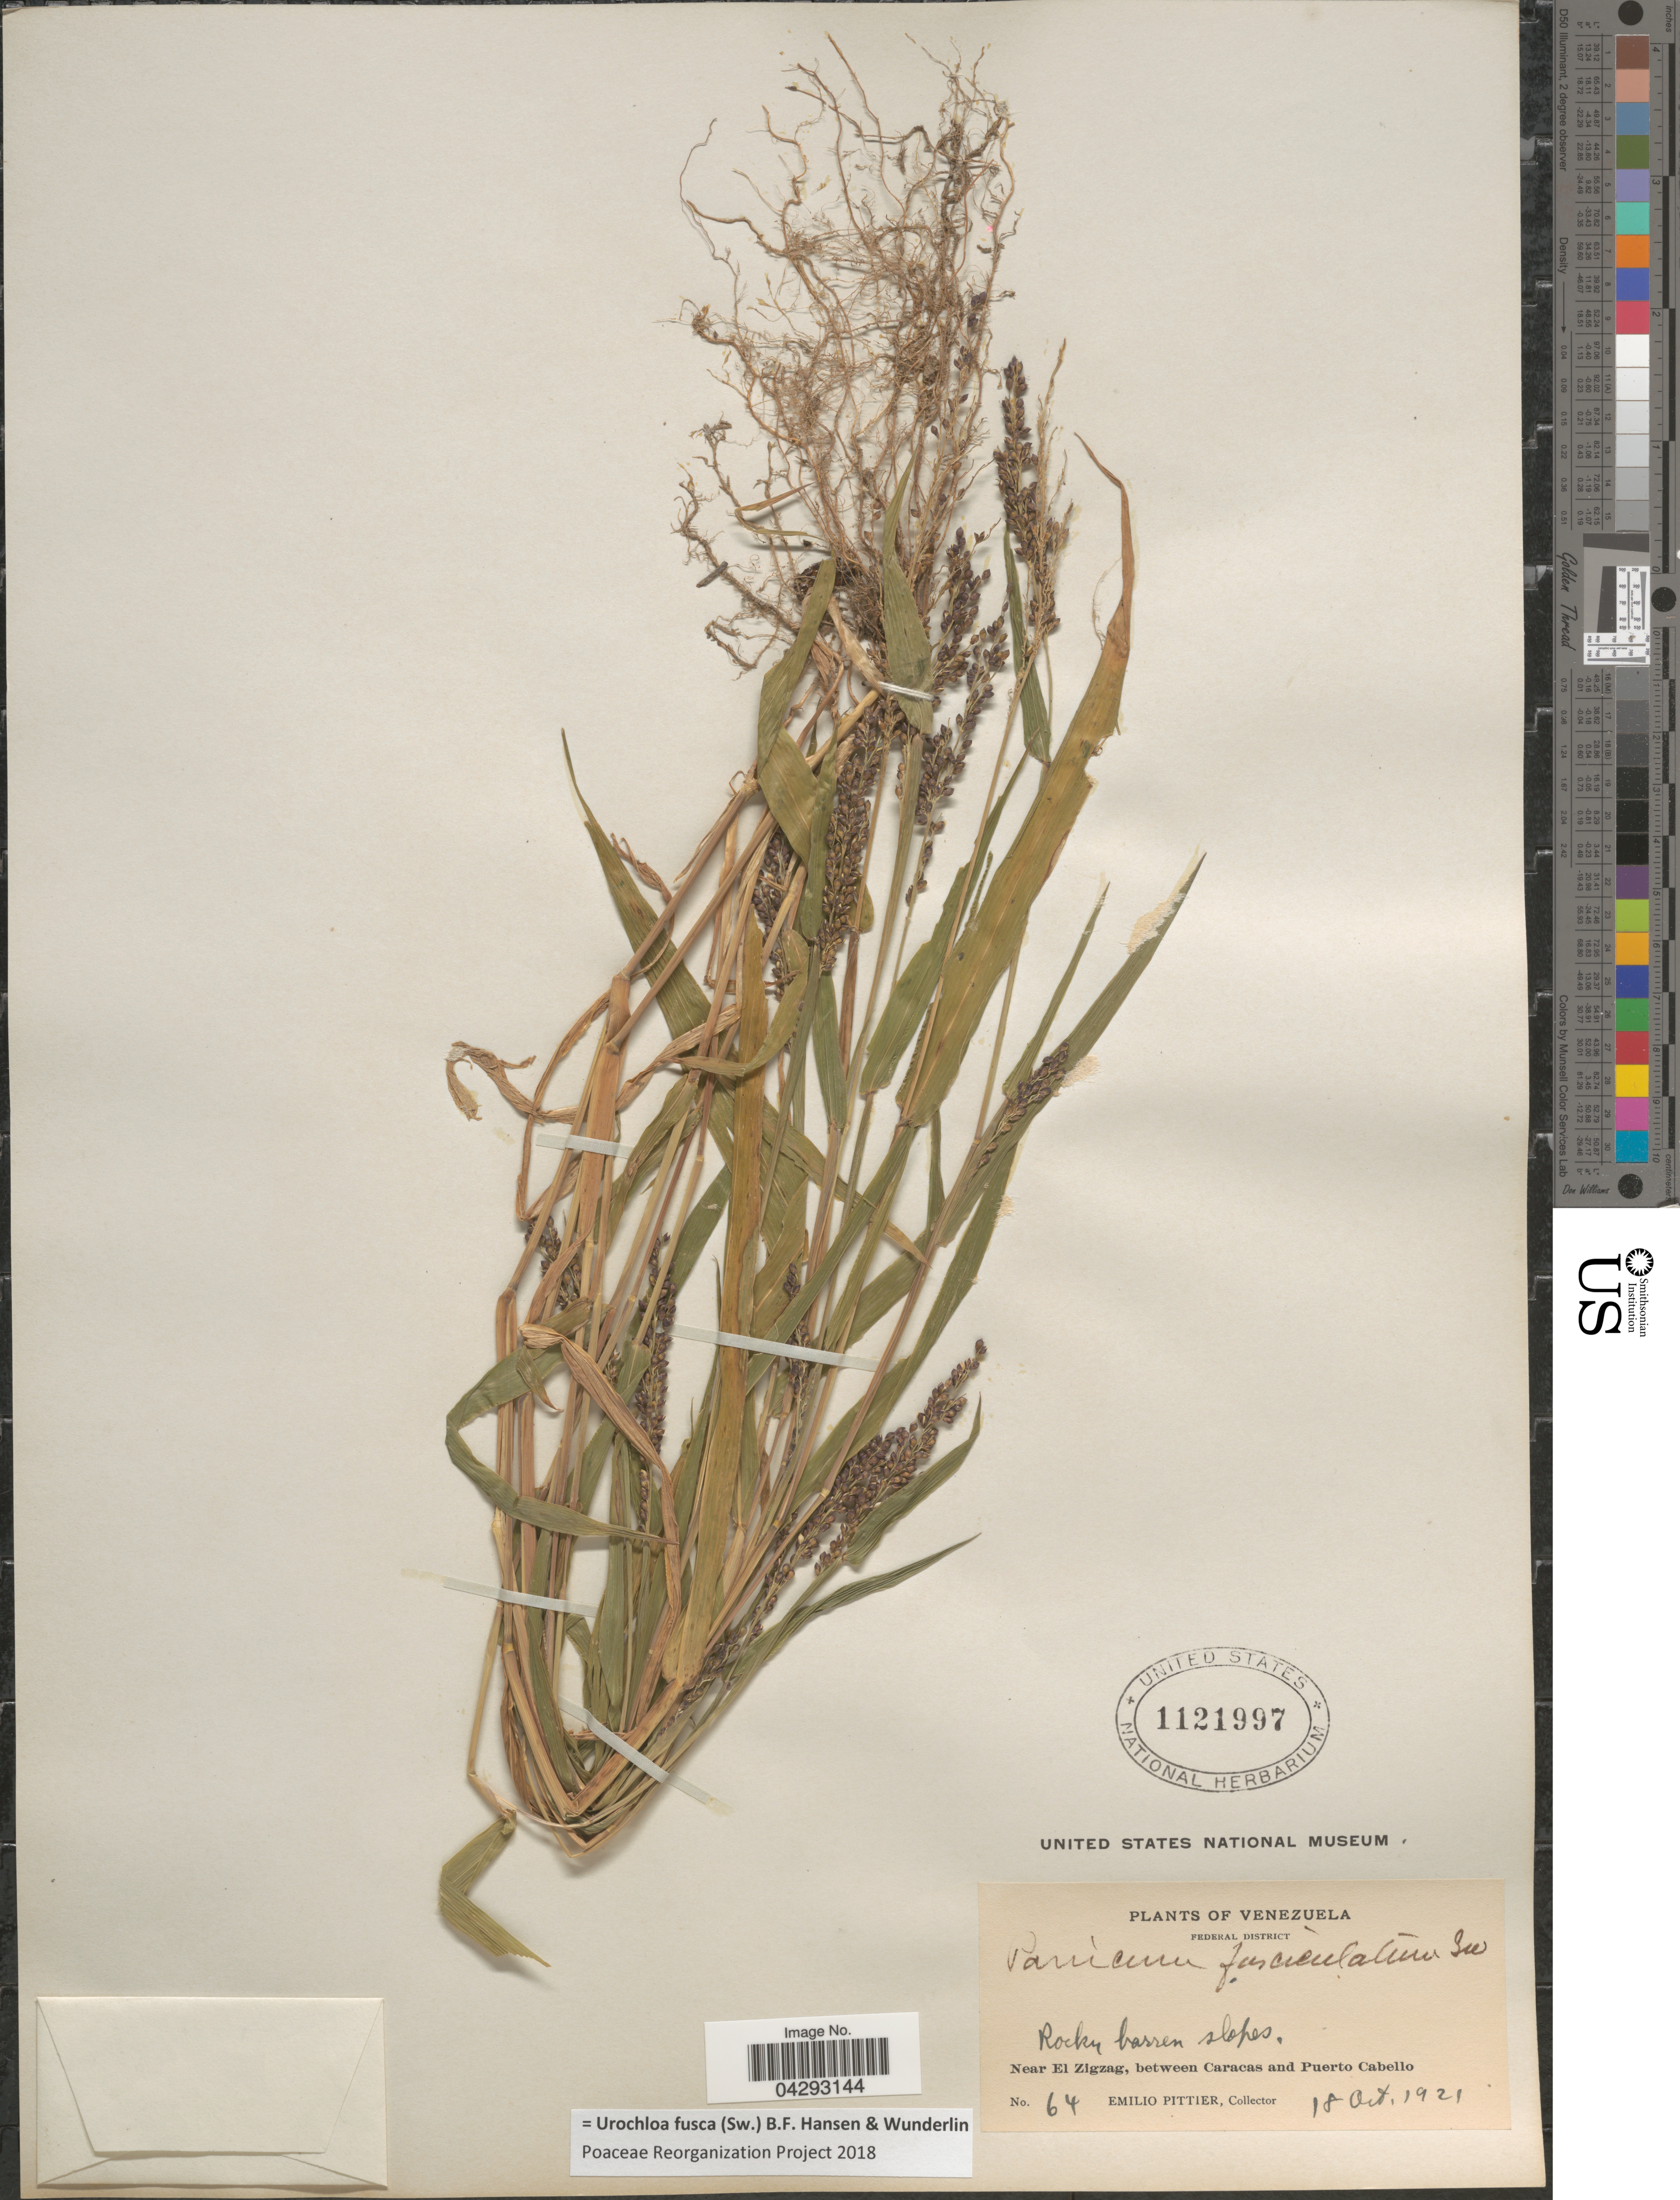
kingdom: Plantae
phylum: Tracheophyta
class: Liliopsida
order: Poales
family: Poaceae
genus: Urochloa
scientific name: Urochloa fusca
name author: (Sw.) B.F. Hansen & Wunderlin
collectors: E. Pittier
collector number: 64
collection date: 1921-10-18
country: Venezuela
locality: Federal District. Rocky barren slopes. Near El Zigzag, between Caracas and Puerto Cabello.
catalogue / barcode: US 1121997